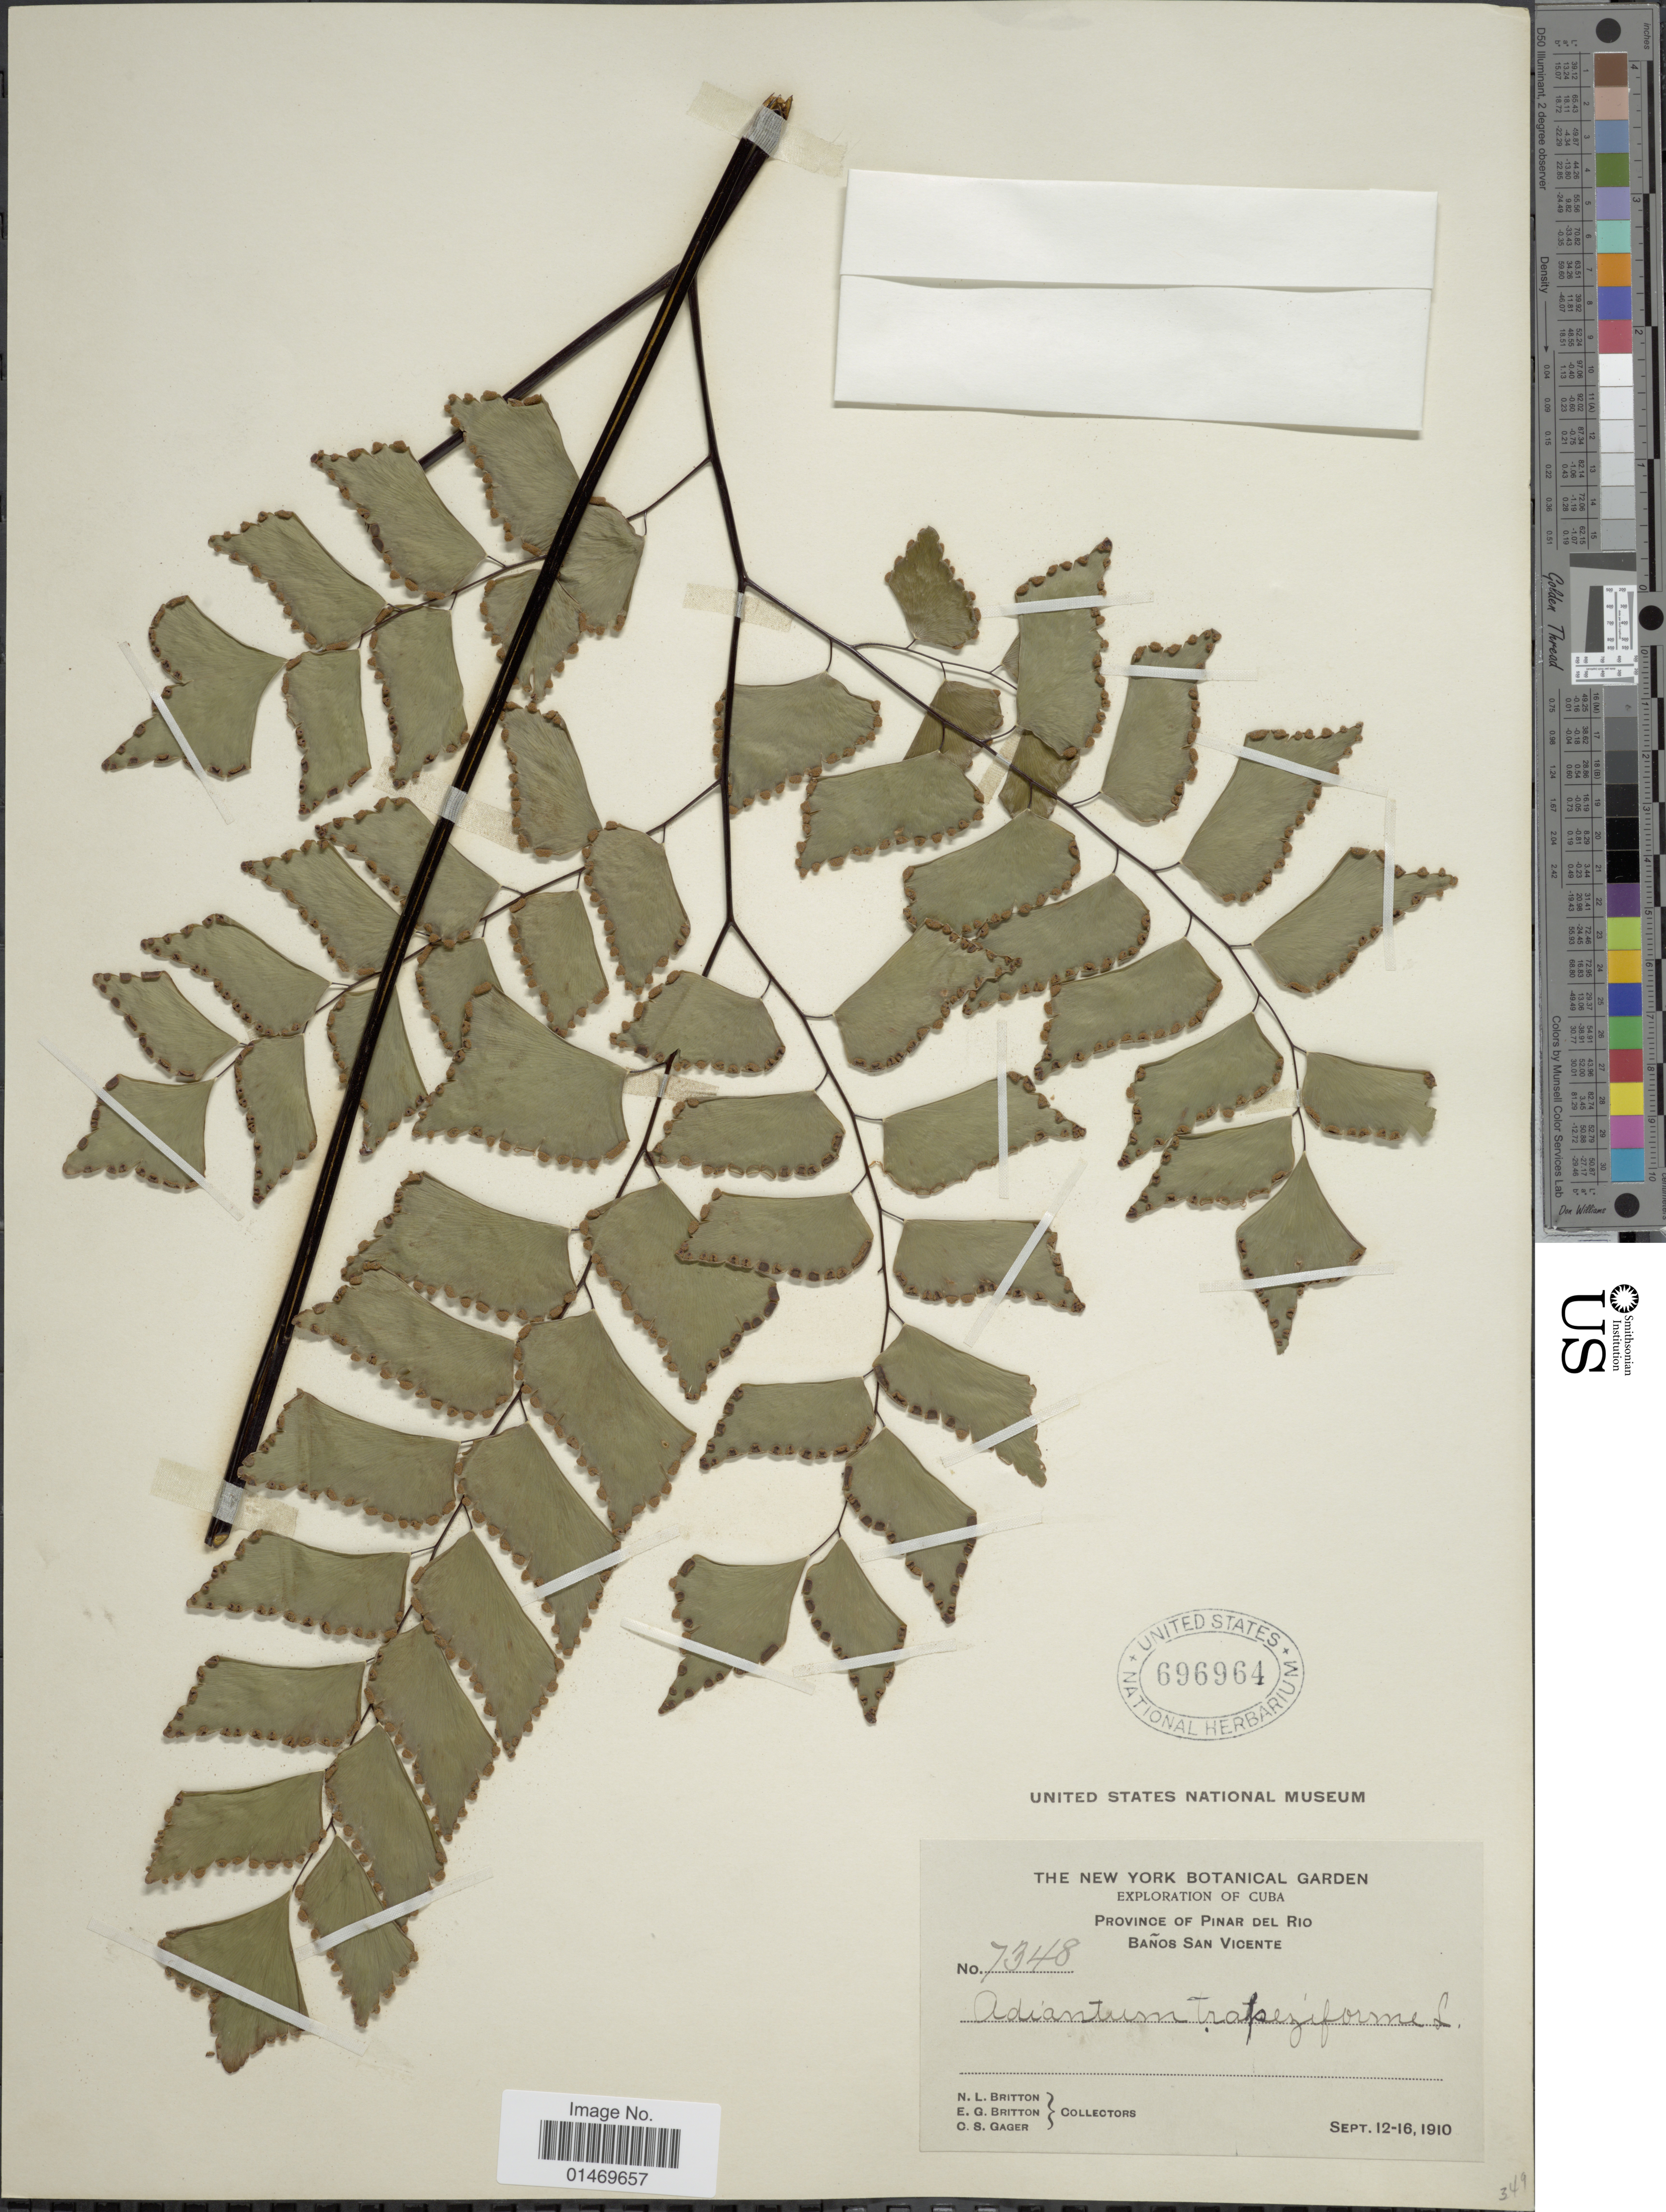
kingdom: Plantae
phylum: Tracheophyta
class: Polypodiopsida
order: Polypodiales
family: Pteridaceae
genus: Adiantum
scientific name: Adiantum trapeziforme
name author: L.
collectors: N. Britton, E. G. Britton & C. Gager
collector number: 7348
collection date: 1910-09-12/1910-09-16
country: Cuba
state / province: Pinar del Río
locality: Cuba, Banos San Vicnete.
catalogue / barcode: US 696964